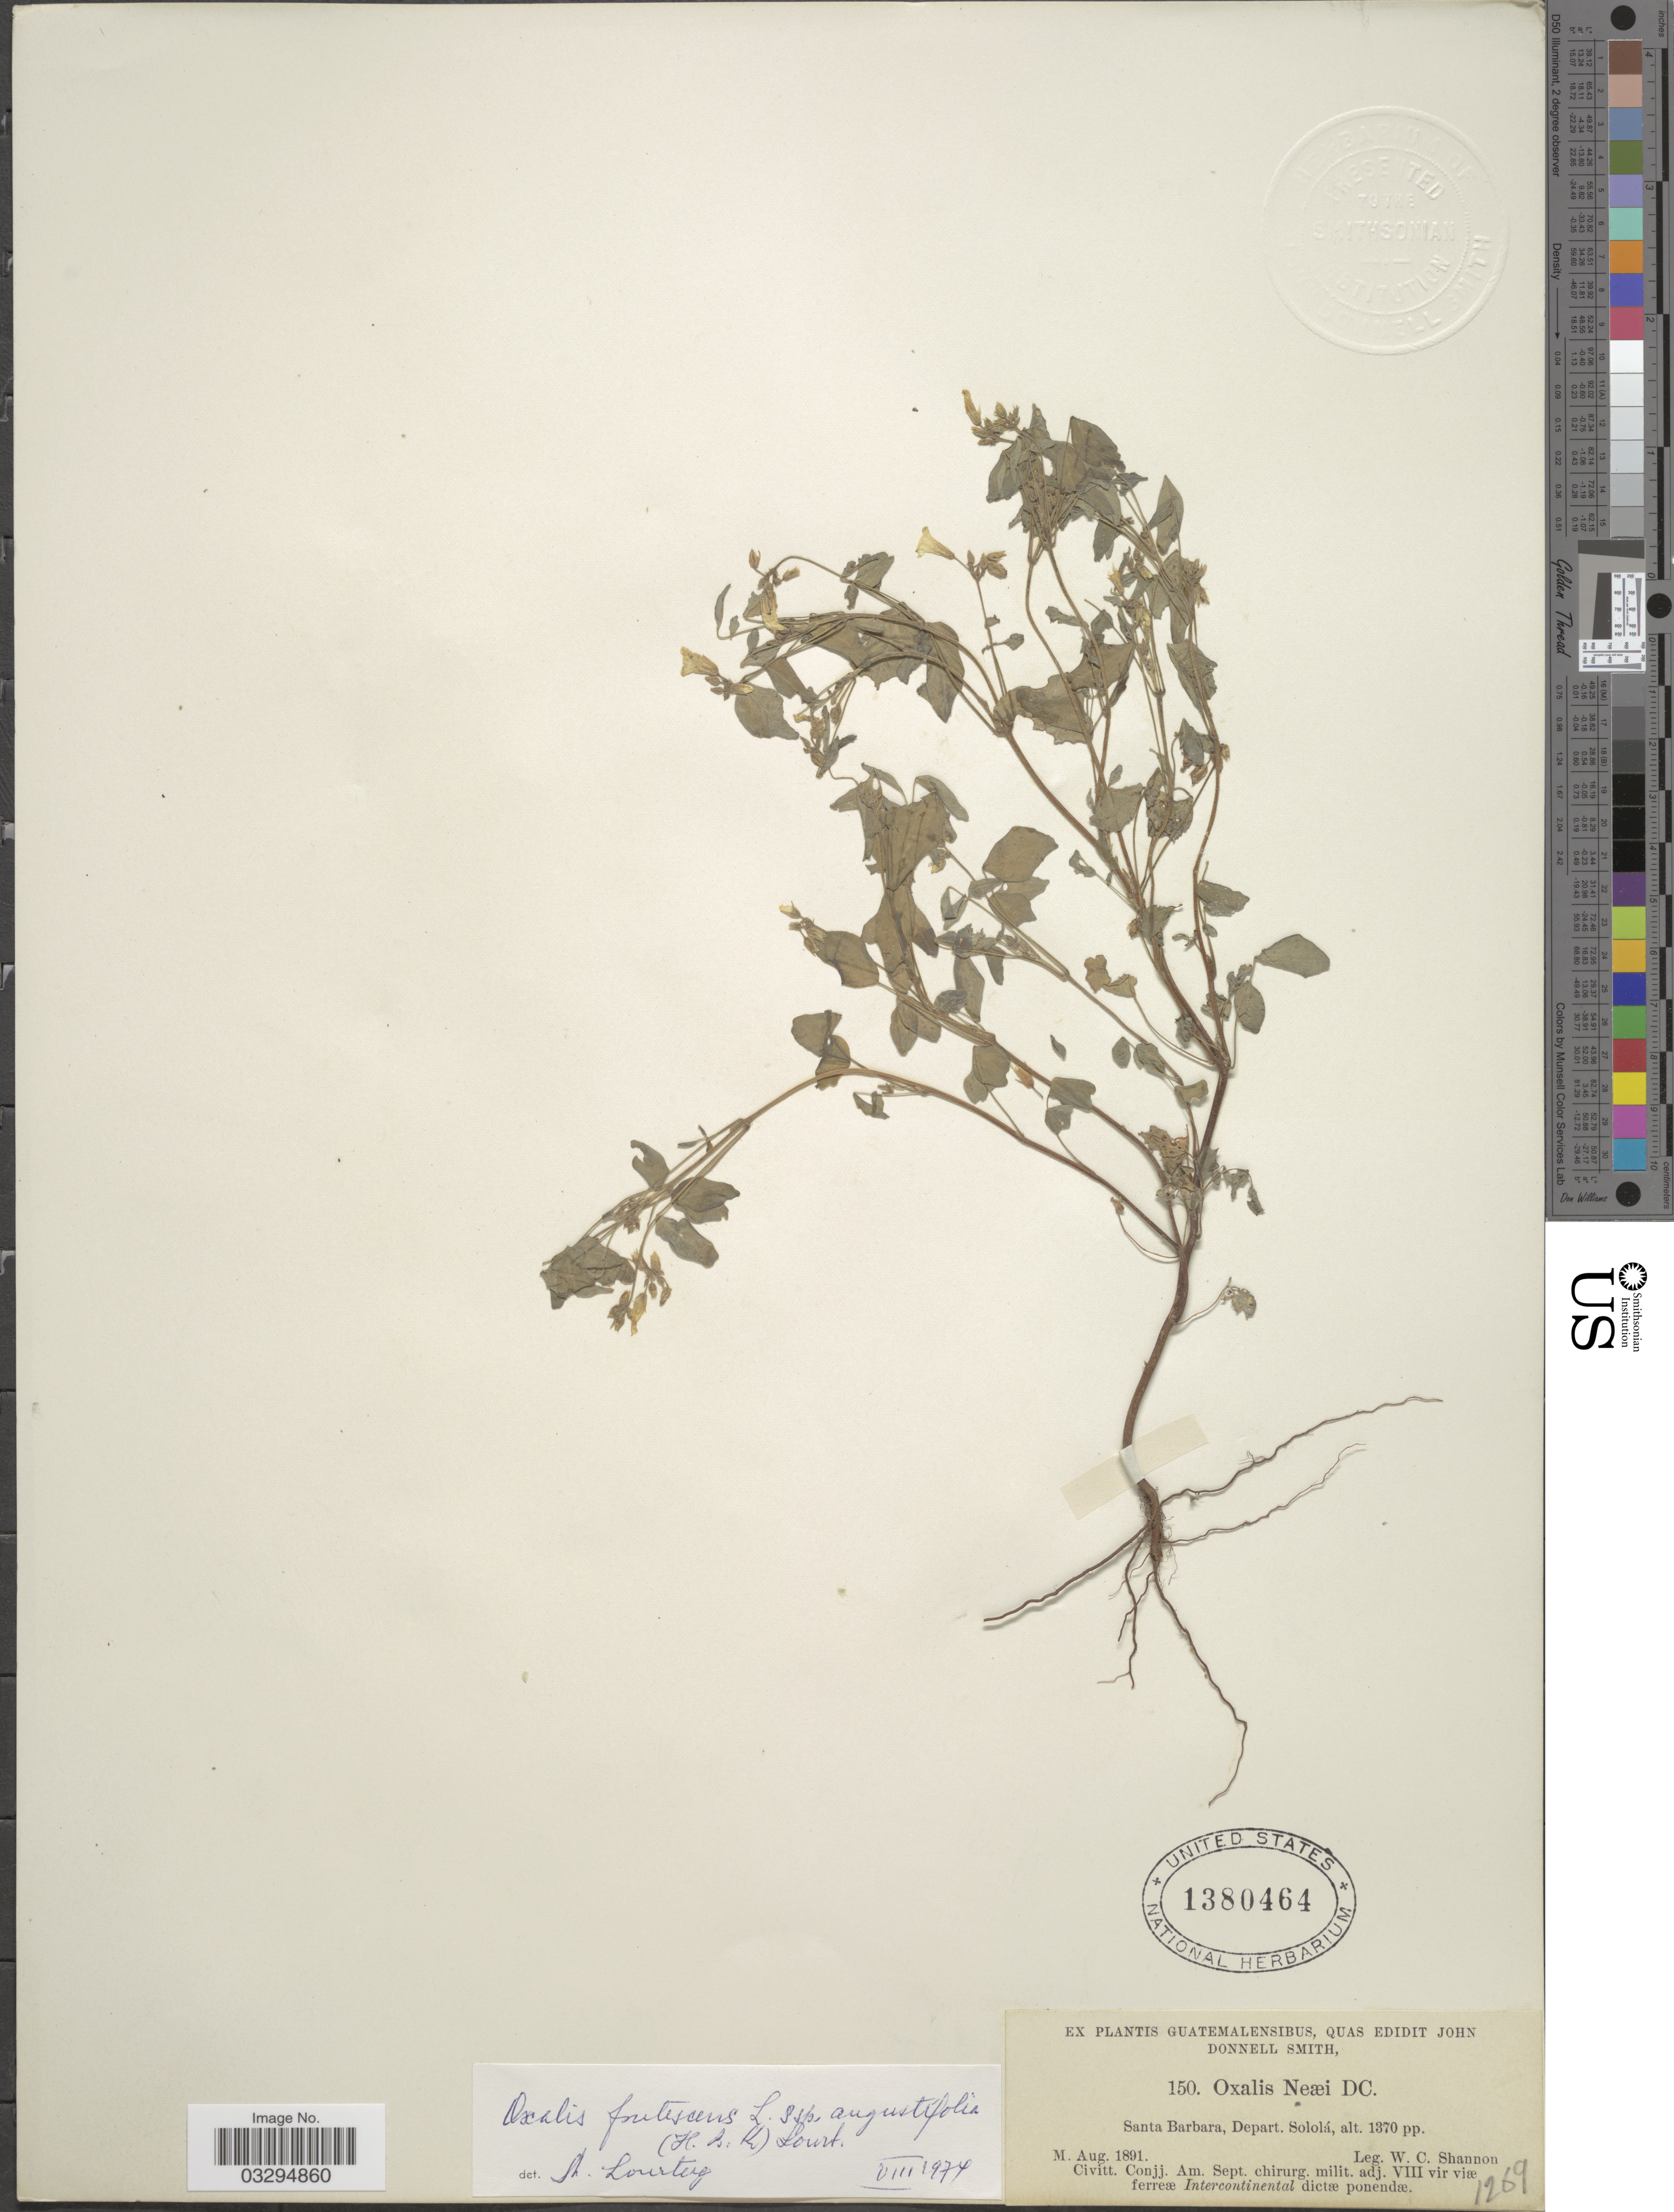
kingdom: Plantae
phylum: Tracheophyta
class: Magnoliopsida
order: Oxalidales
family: Oxalidaceae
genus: Oxalis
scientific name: Oxalis frutescens subsp. angustifolia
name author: (Kunth) Lourteig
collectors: W. C. Shannon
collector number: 150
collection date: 1891-08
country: Guatemala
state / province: Sololá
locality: Santa Barbara, Depart. Sololá.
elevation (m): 418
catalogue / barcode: US 1380464